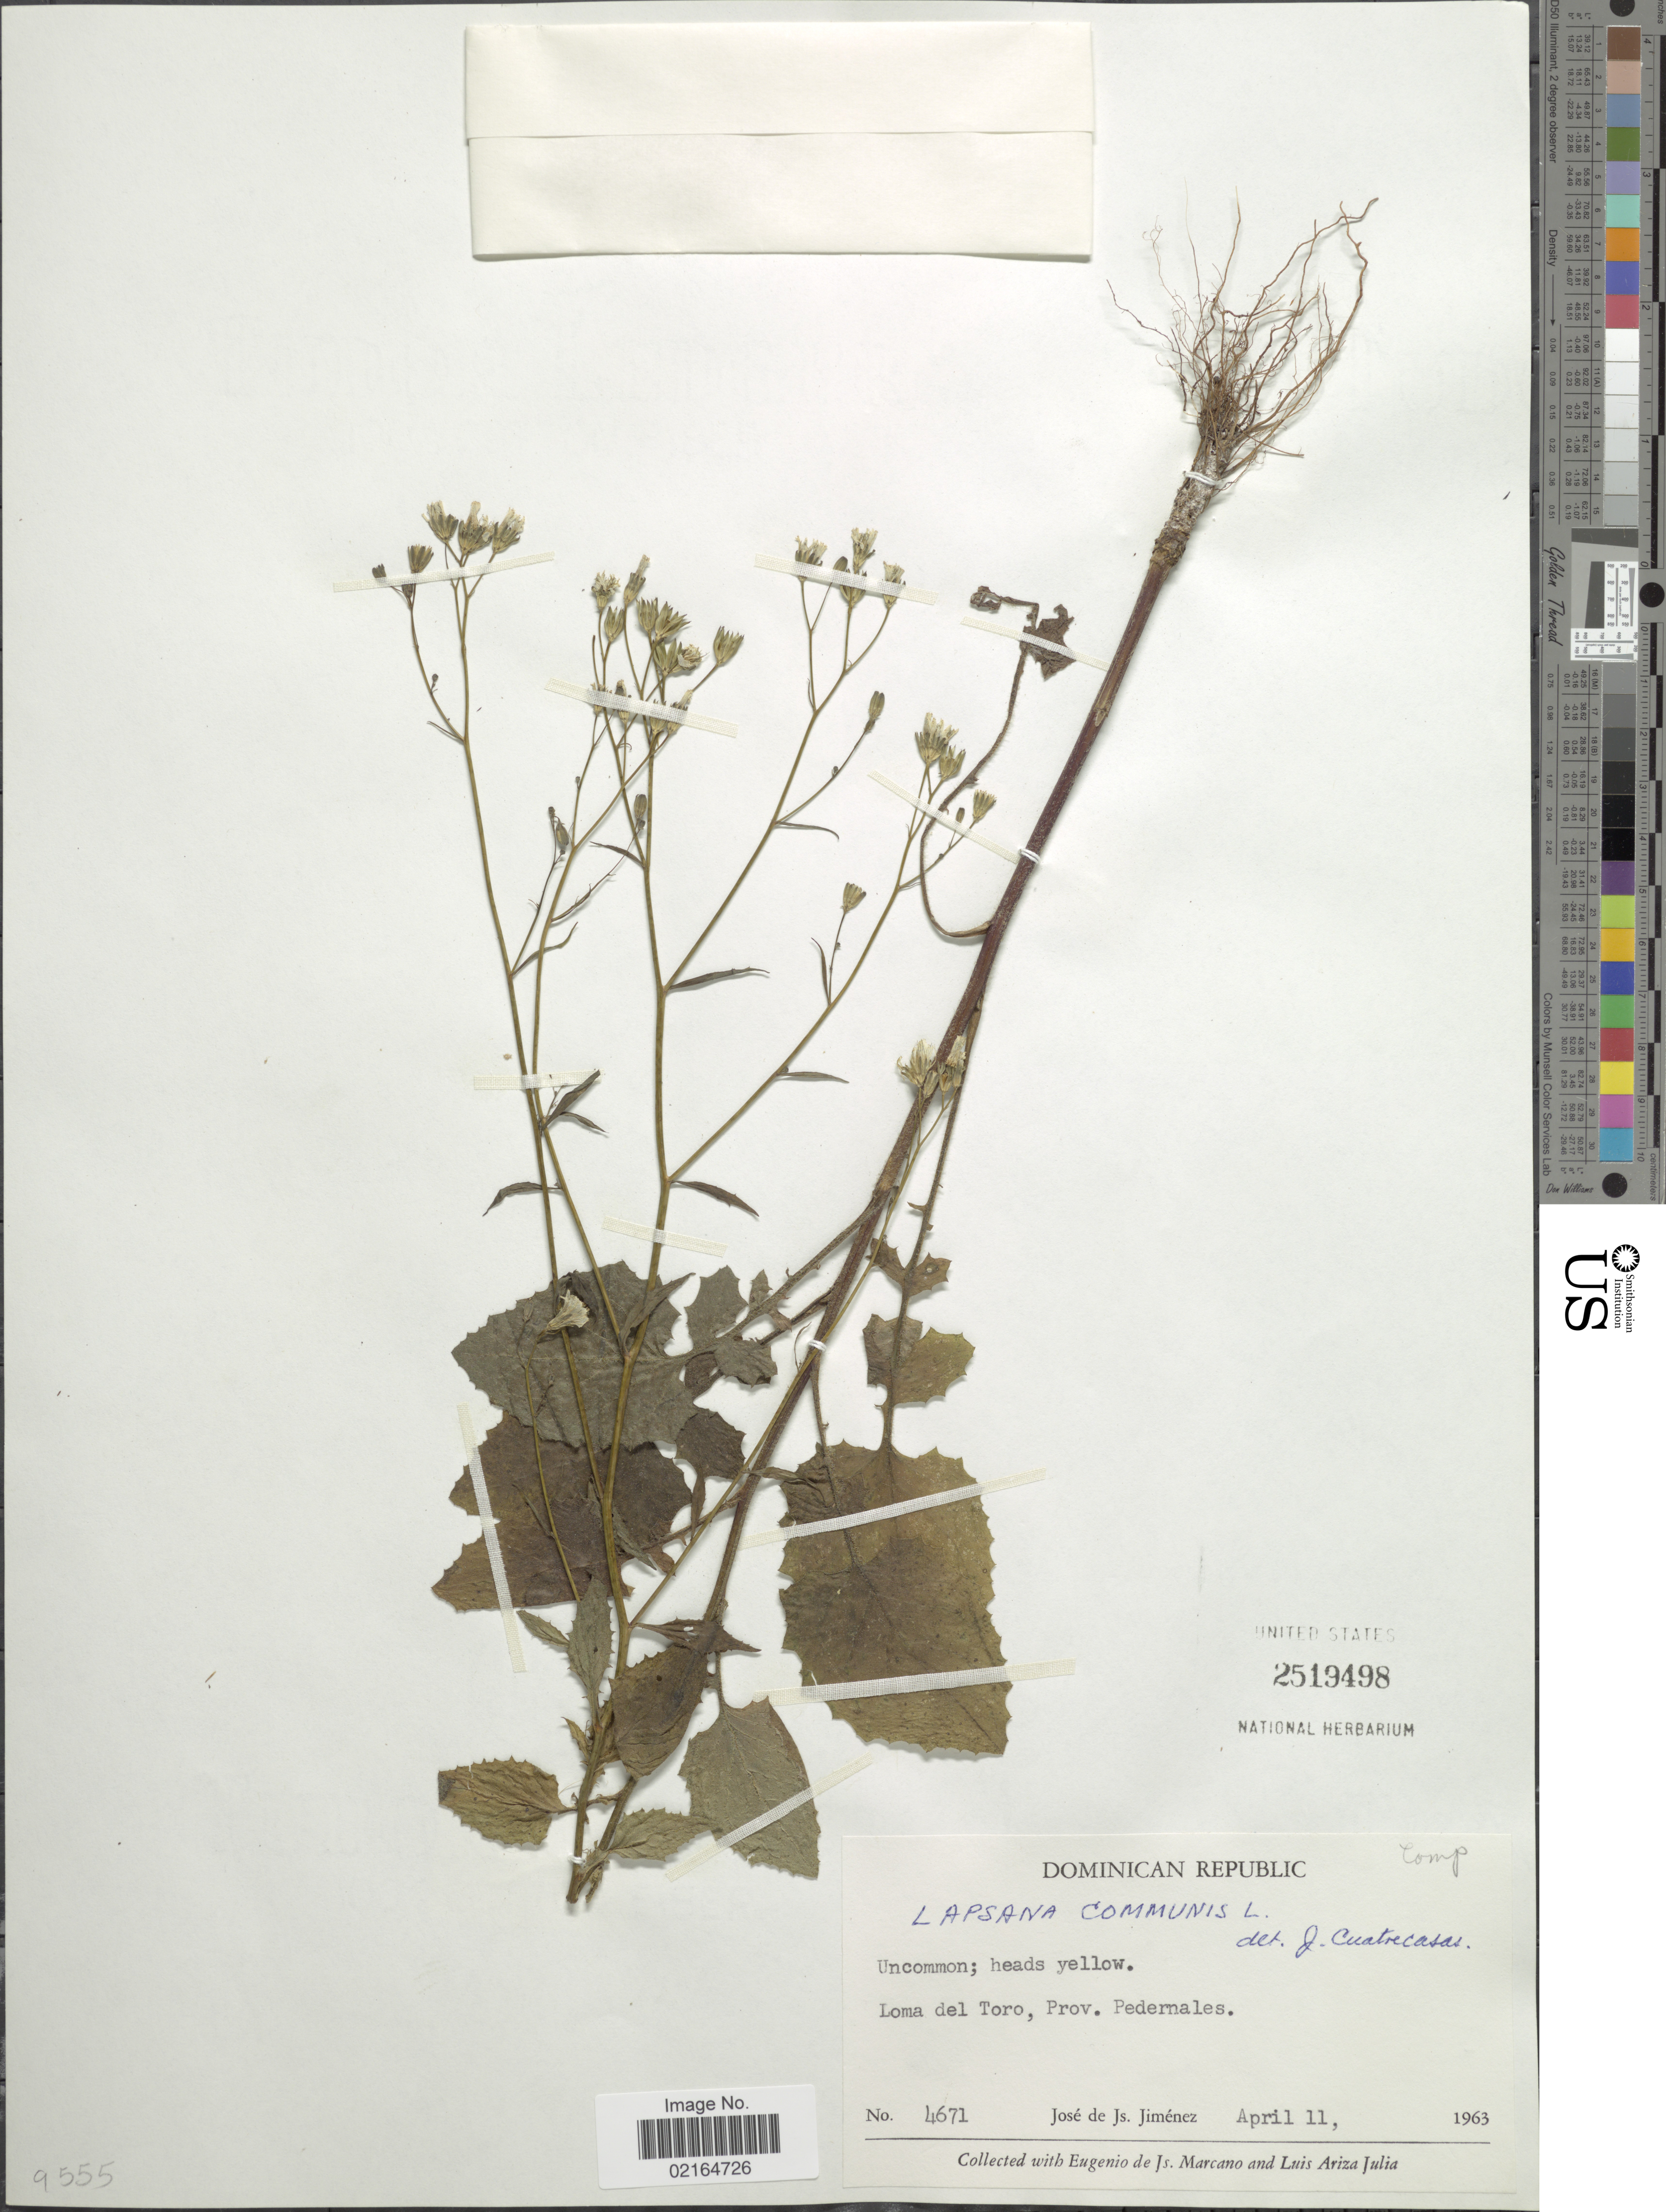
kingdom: Plantae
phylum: Tracheophyta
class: Magnoliopsida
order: Asterales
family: Asteraceae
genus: Lapsana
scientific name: Lapsana communis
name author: L.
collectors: J. J. Jiménez Almonte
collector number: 4671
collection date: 1963-04-11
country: Dominican Republic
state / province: Pedernales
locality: Loma del Toro.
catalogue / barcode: US 2519498